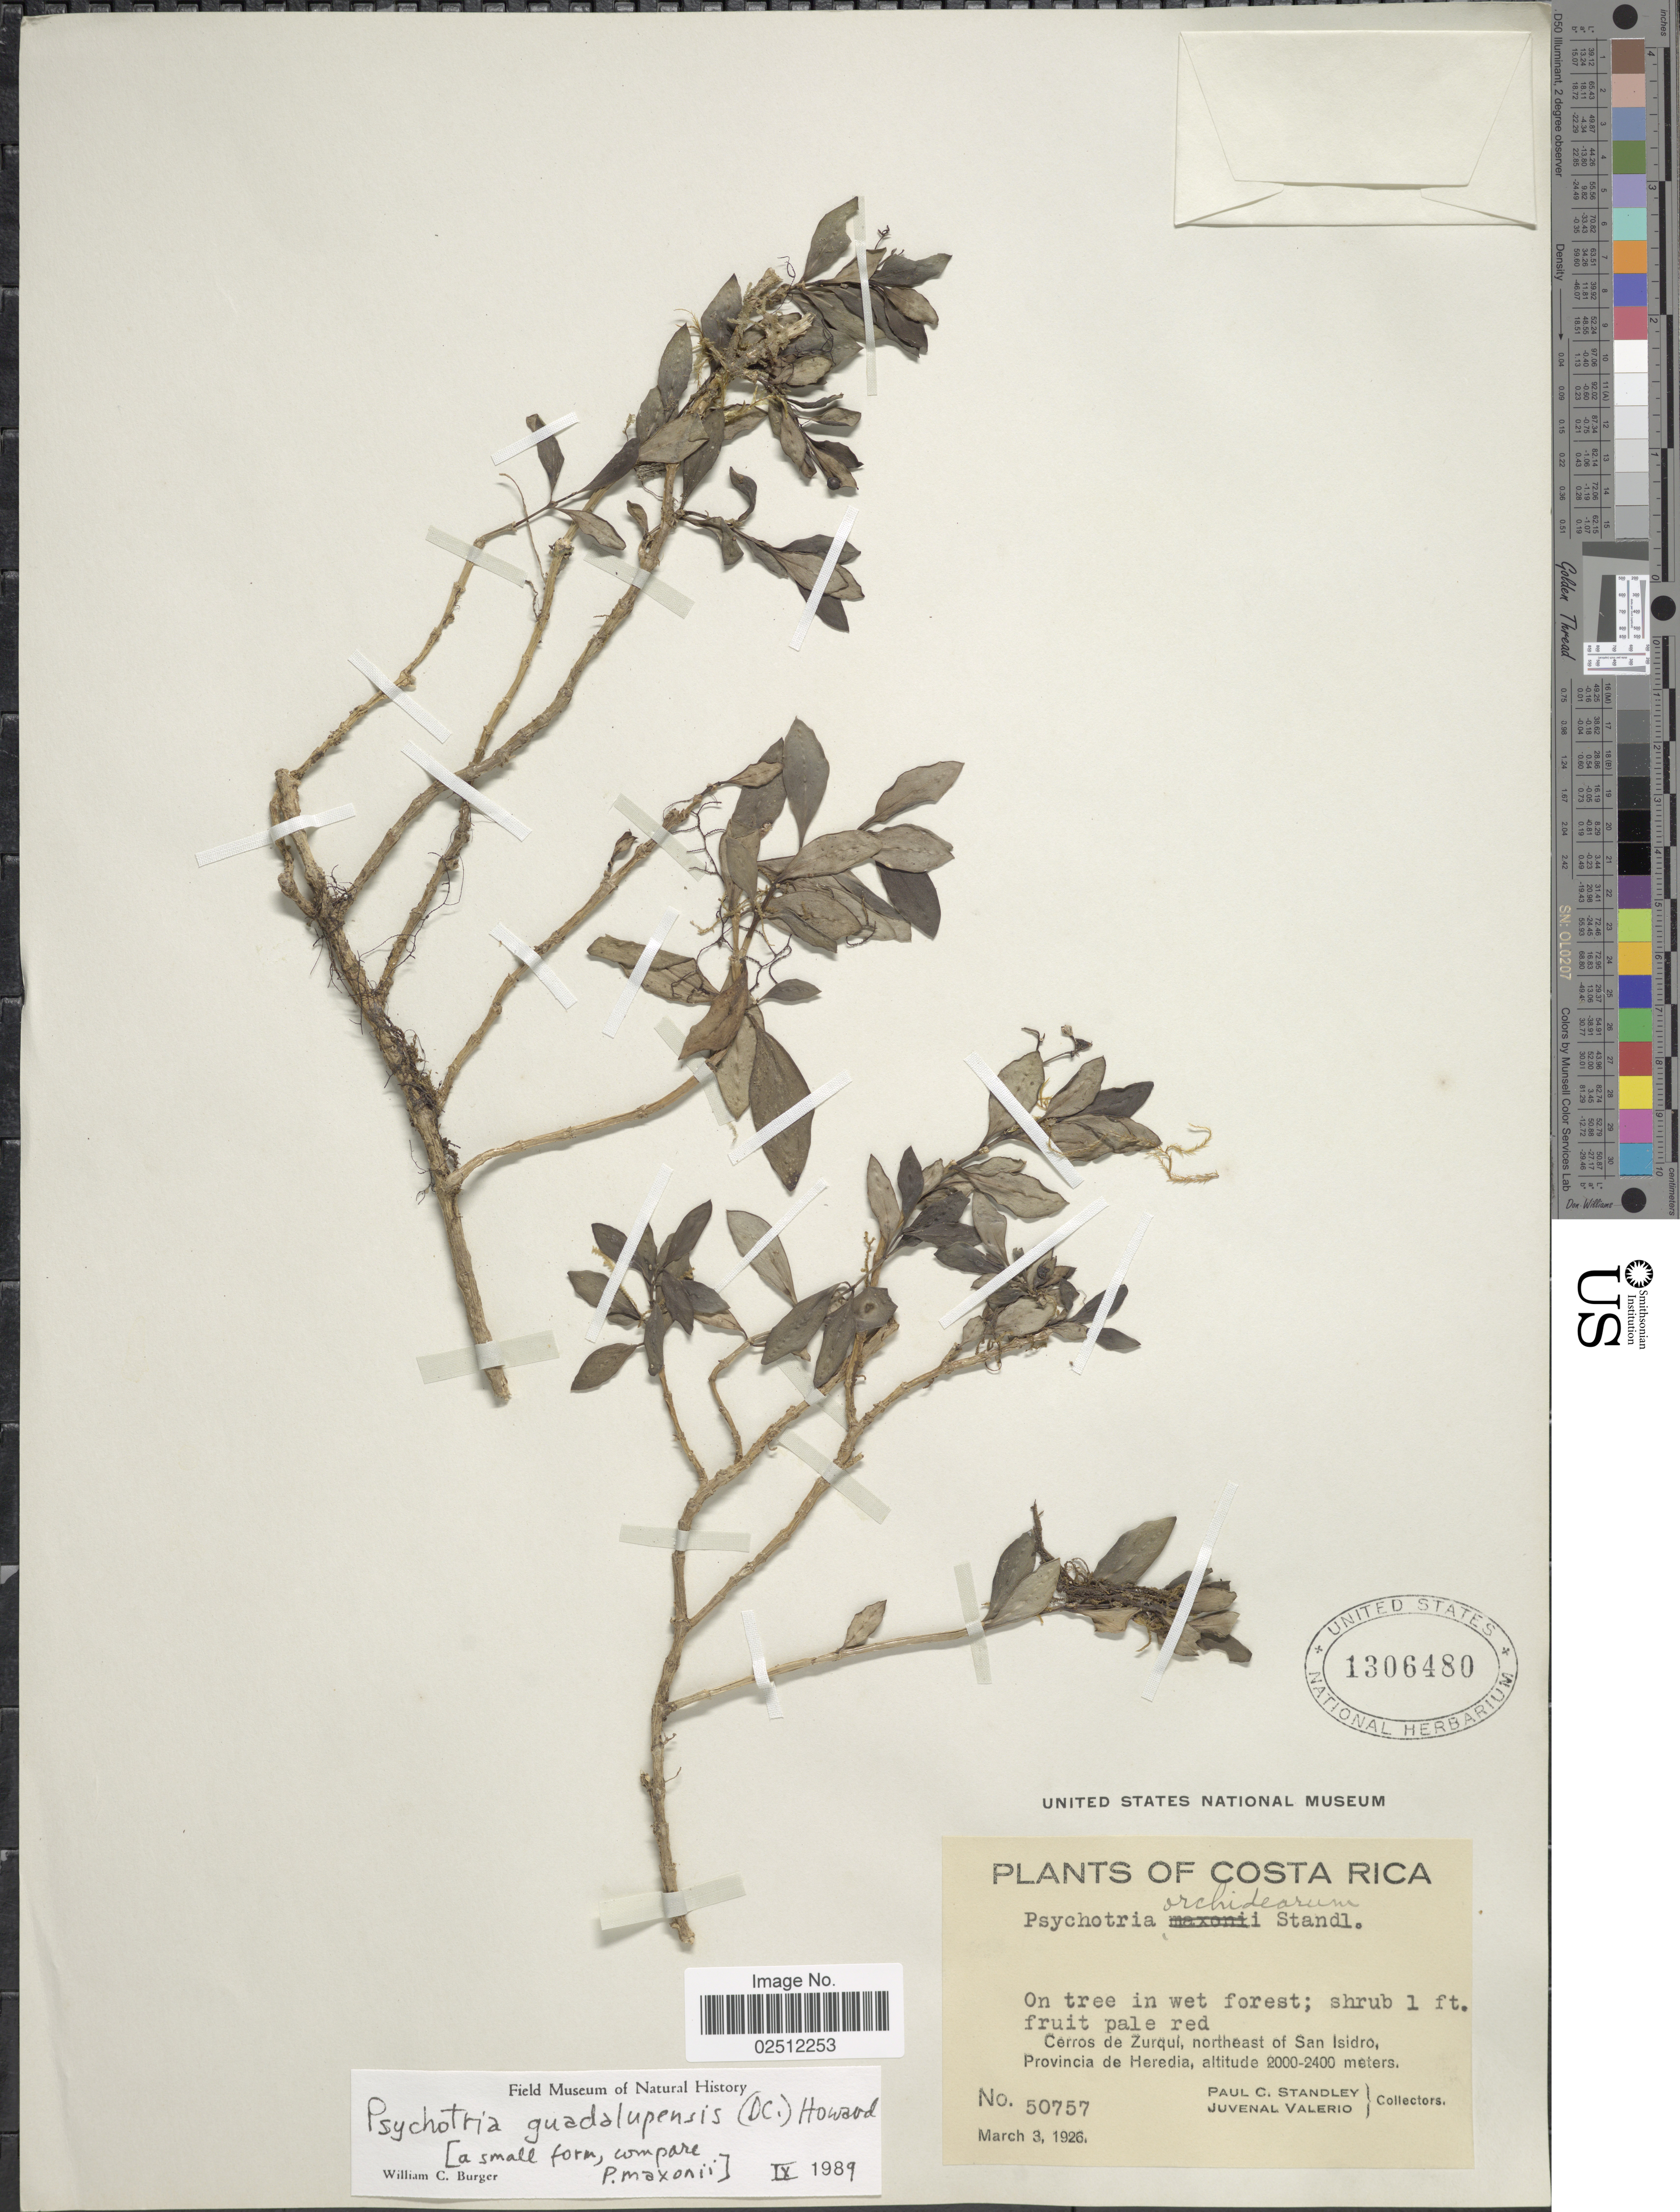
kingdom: Plantae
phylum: Tracheophyta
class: Magnoliopsida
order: Gentianales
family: Rubiaceae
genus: Psychotria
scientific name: Psychotria guadalupensis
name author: (DC.) R.A. Howard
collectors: P. C. Standley & J. Valerio R.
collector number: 50757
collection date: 1926-03-03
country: Costa Rica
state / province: Heredia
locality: On tree in wet forest, Cerros de Zurqui, northeast of San Isidro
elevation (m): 2000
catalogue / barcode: US 1306480